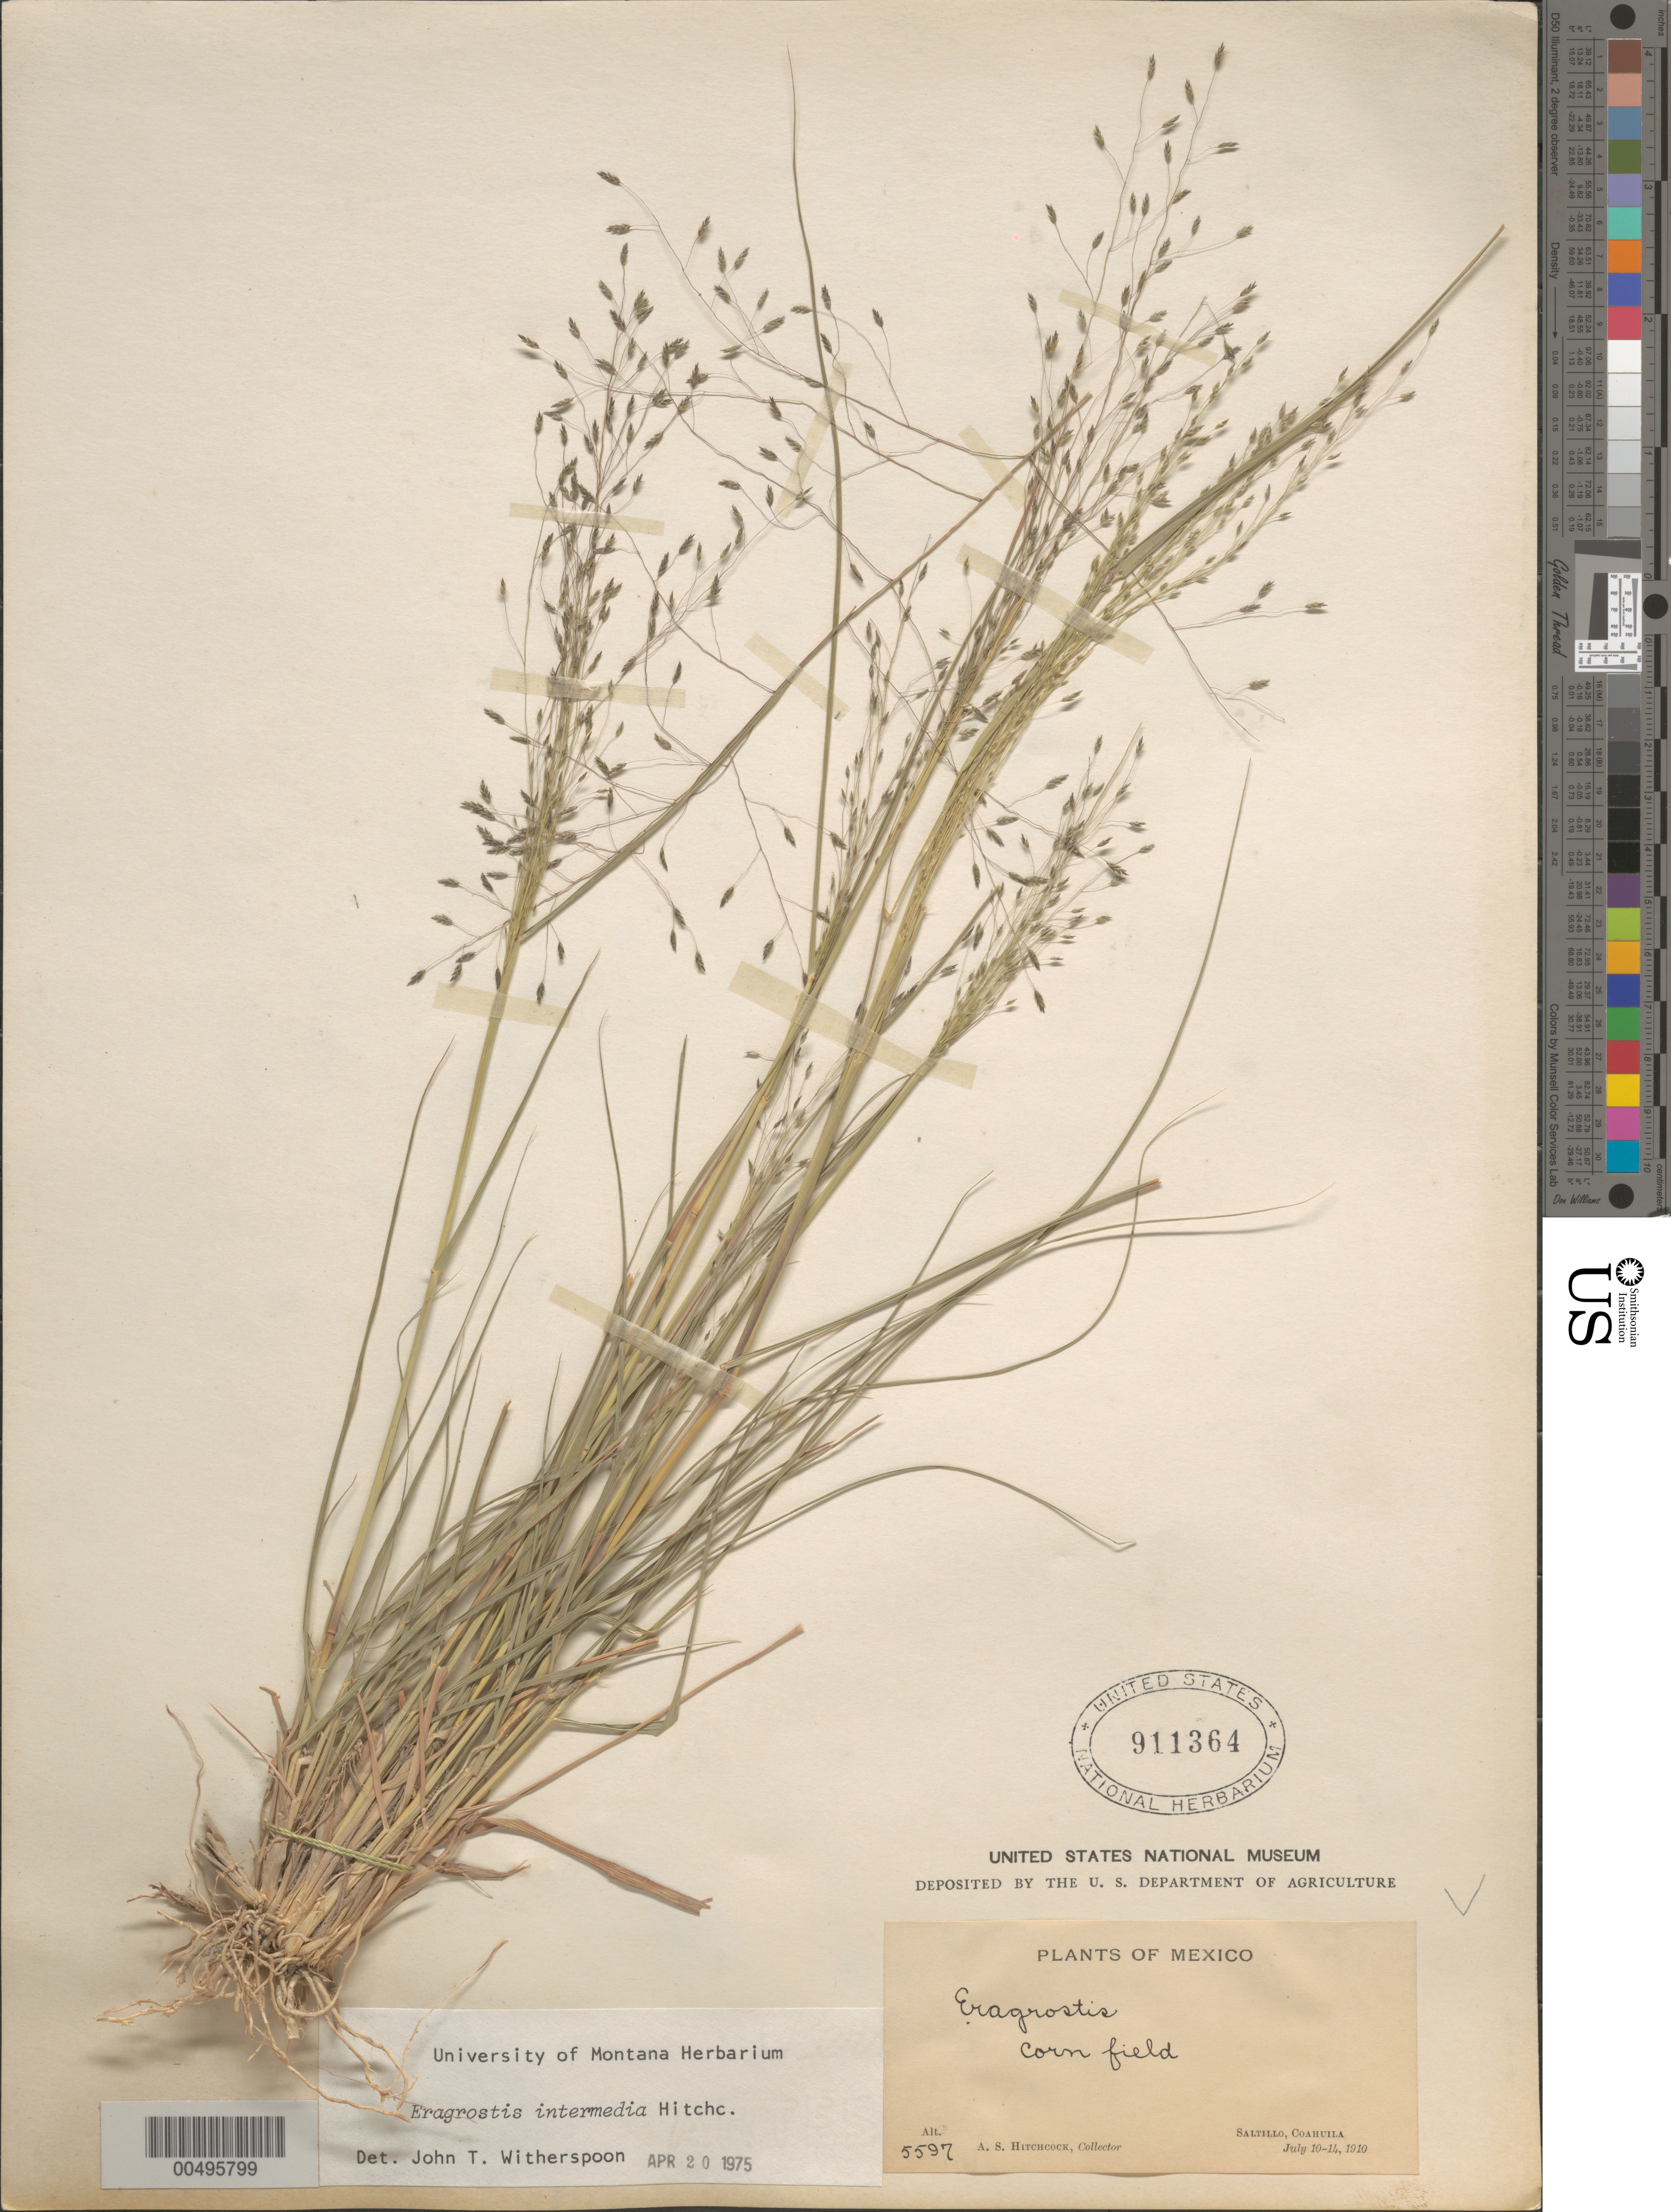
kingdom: Plantae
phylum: Tracheophyta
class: Liliopsida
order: Poales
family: Poaceae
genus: Eragrostis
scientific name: Eragrostis intermedia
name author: Hitchc.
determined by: Witherspoon, John T.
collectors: A. S. Hitchcock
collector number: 5597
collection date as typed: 10 Jul 1910 to 14 Jul 1910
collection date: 1910-07-10/1910-07-14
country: Mexico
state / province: Coahuila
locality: Saltillo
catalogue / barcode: US 911364